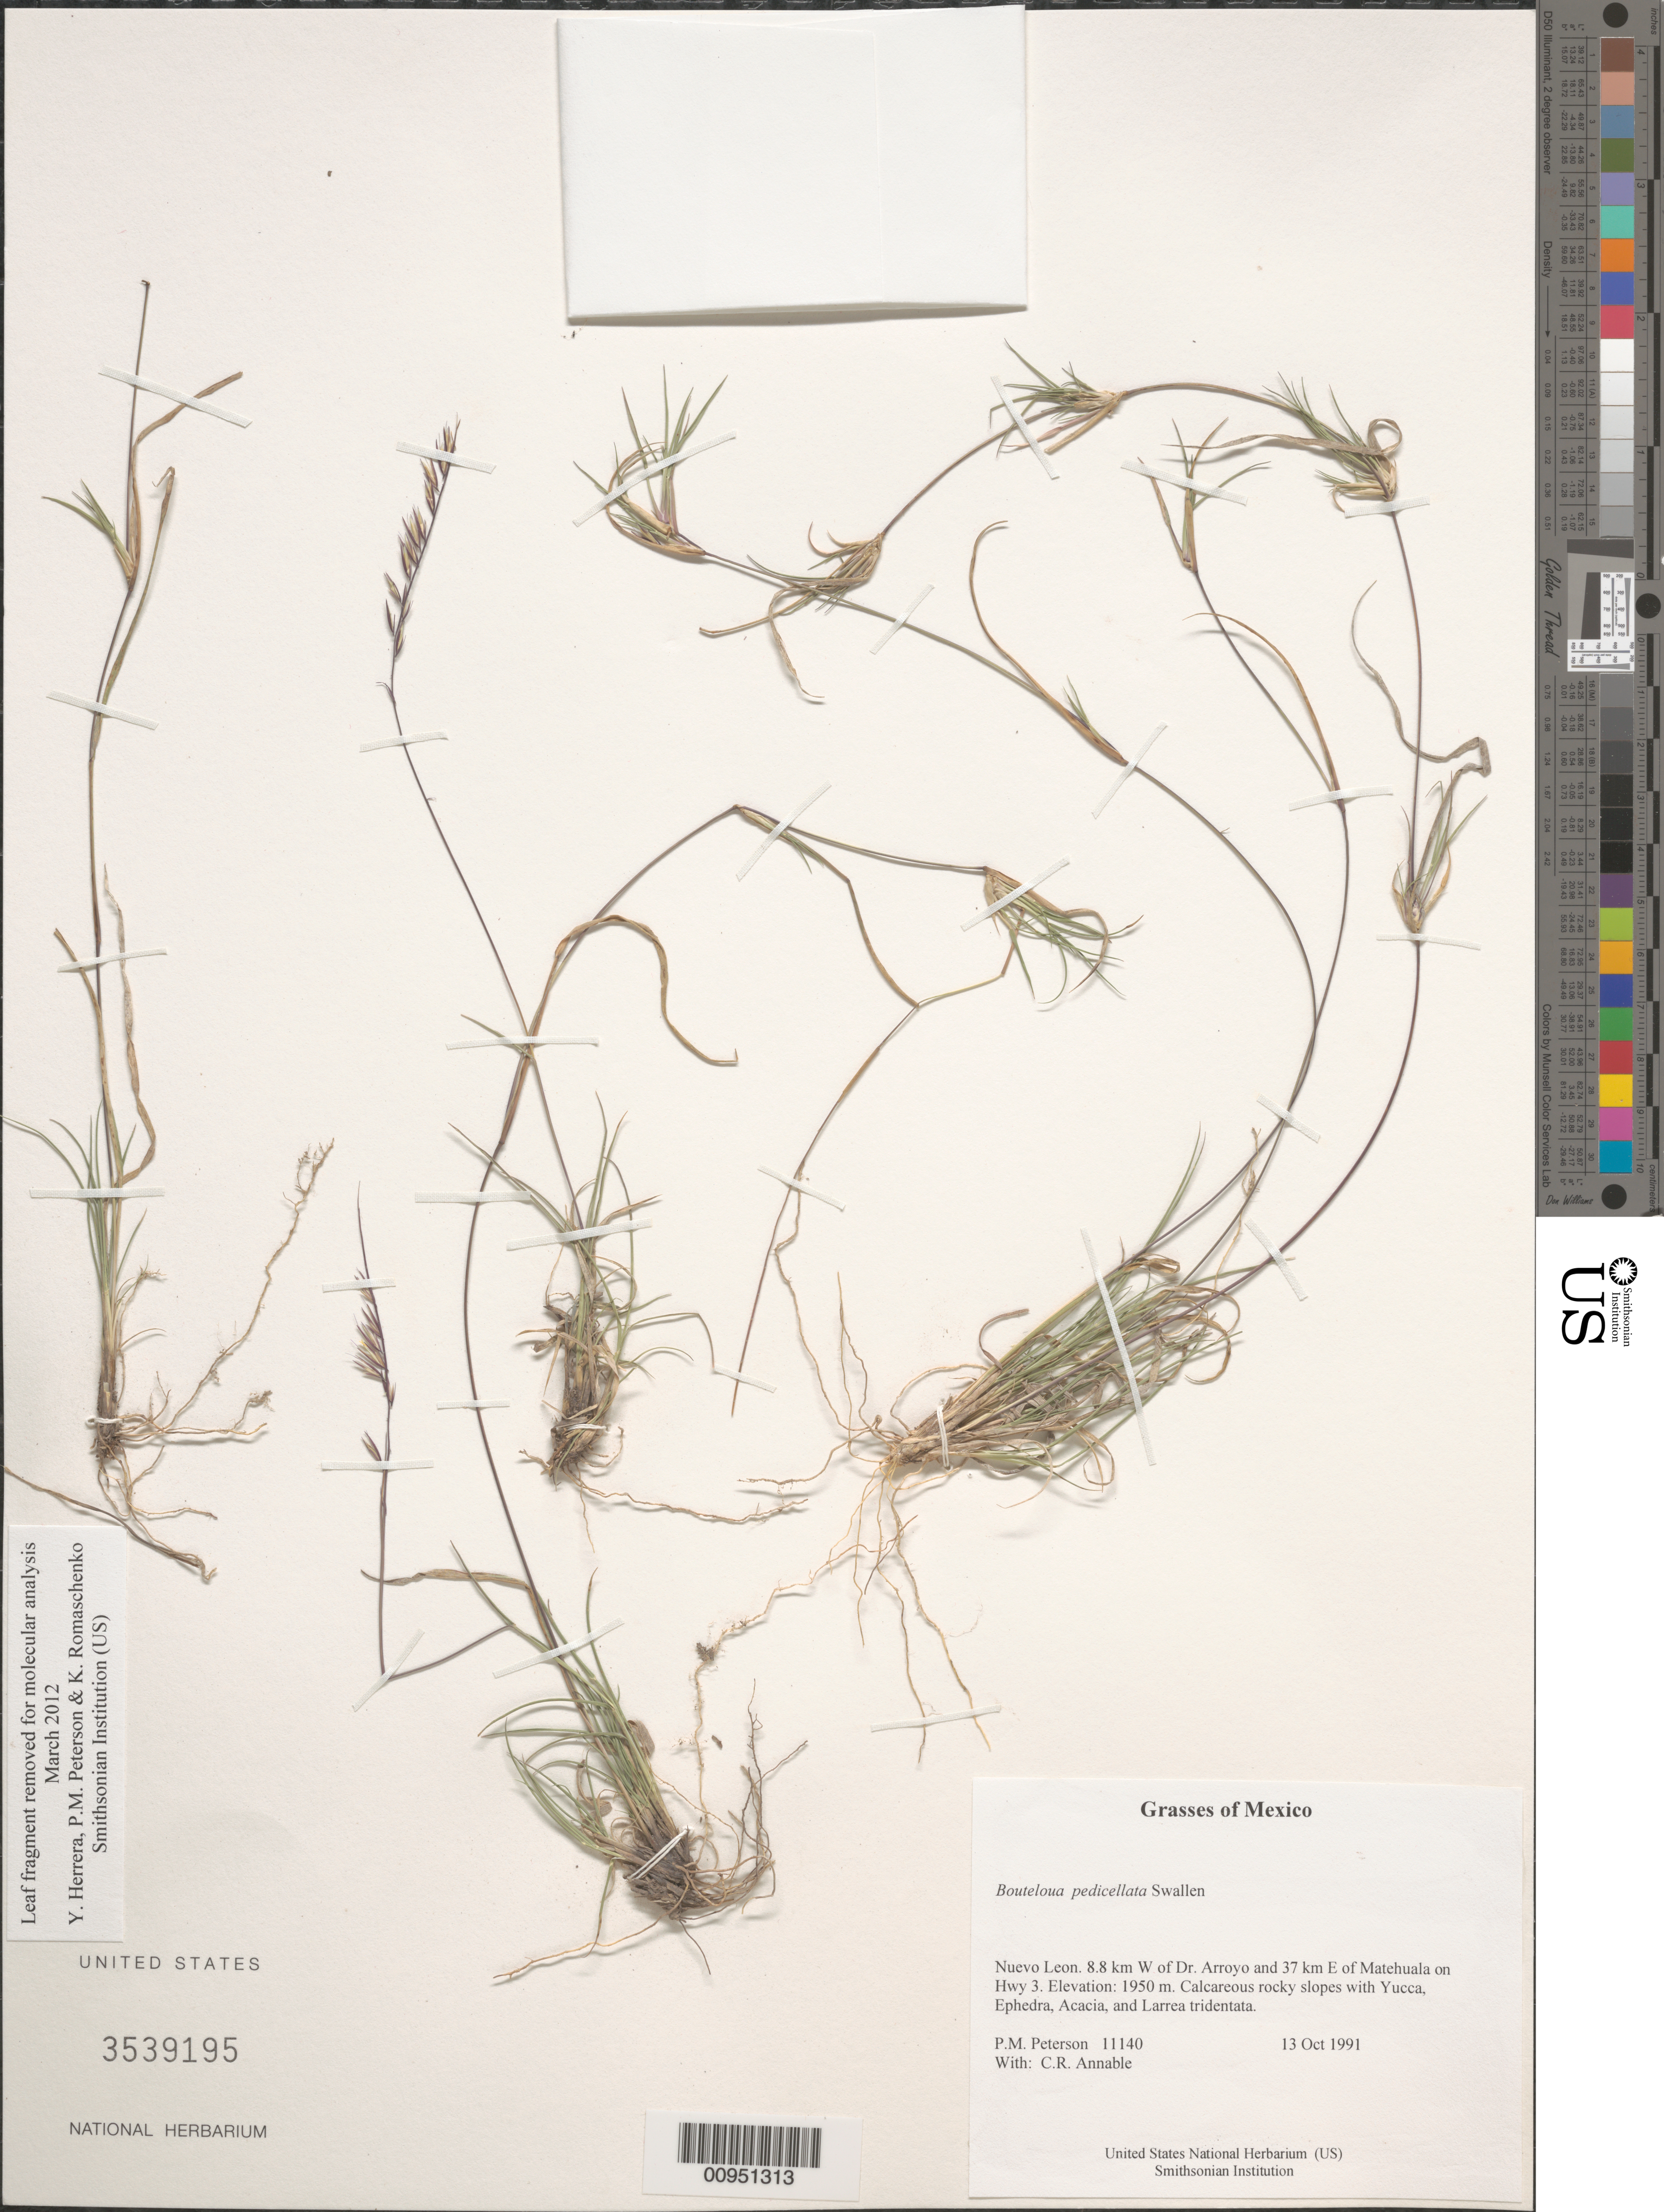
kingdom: Plantae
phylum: Tracheophyta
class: Liliopsida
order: Poales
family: Poaceae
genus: Bouteloua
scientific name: Bouteloua pedicellata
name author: Swallen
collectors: P. M. Peterson & C. R. Annable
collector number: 11140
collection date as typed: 13 Oct 1991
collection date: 1991-10-13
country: Mexico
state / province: Nuevo León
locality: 8.8 km W of Dr. Arroyo and 37 km E of Matehuala on Hwy 3.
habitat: Calcareous rocky slopes with Yucca, Ephedra, Acacia, and Larrea tridentata.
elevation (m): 1950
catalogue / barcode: US 3539195